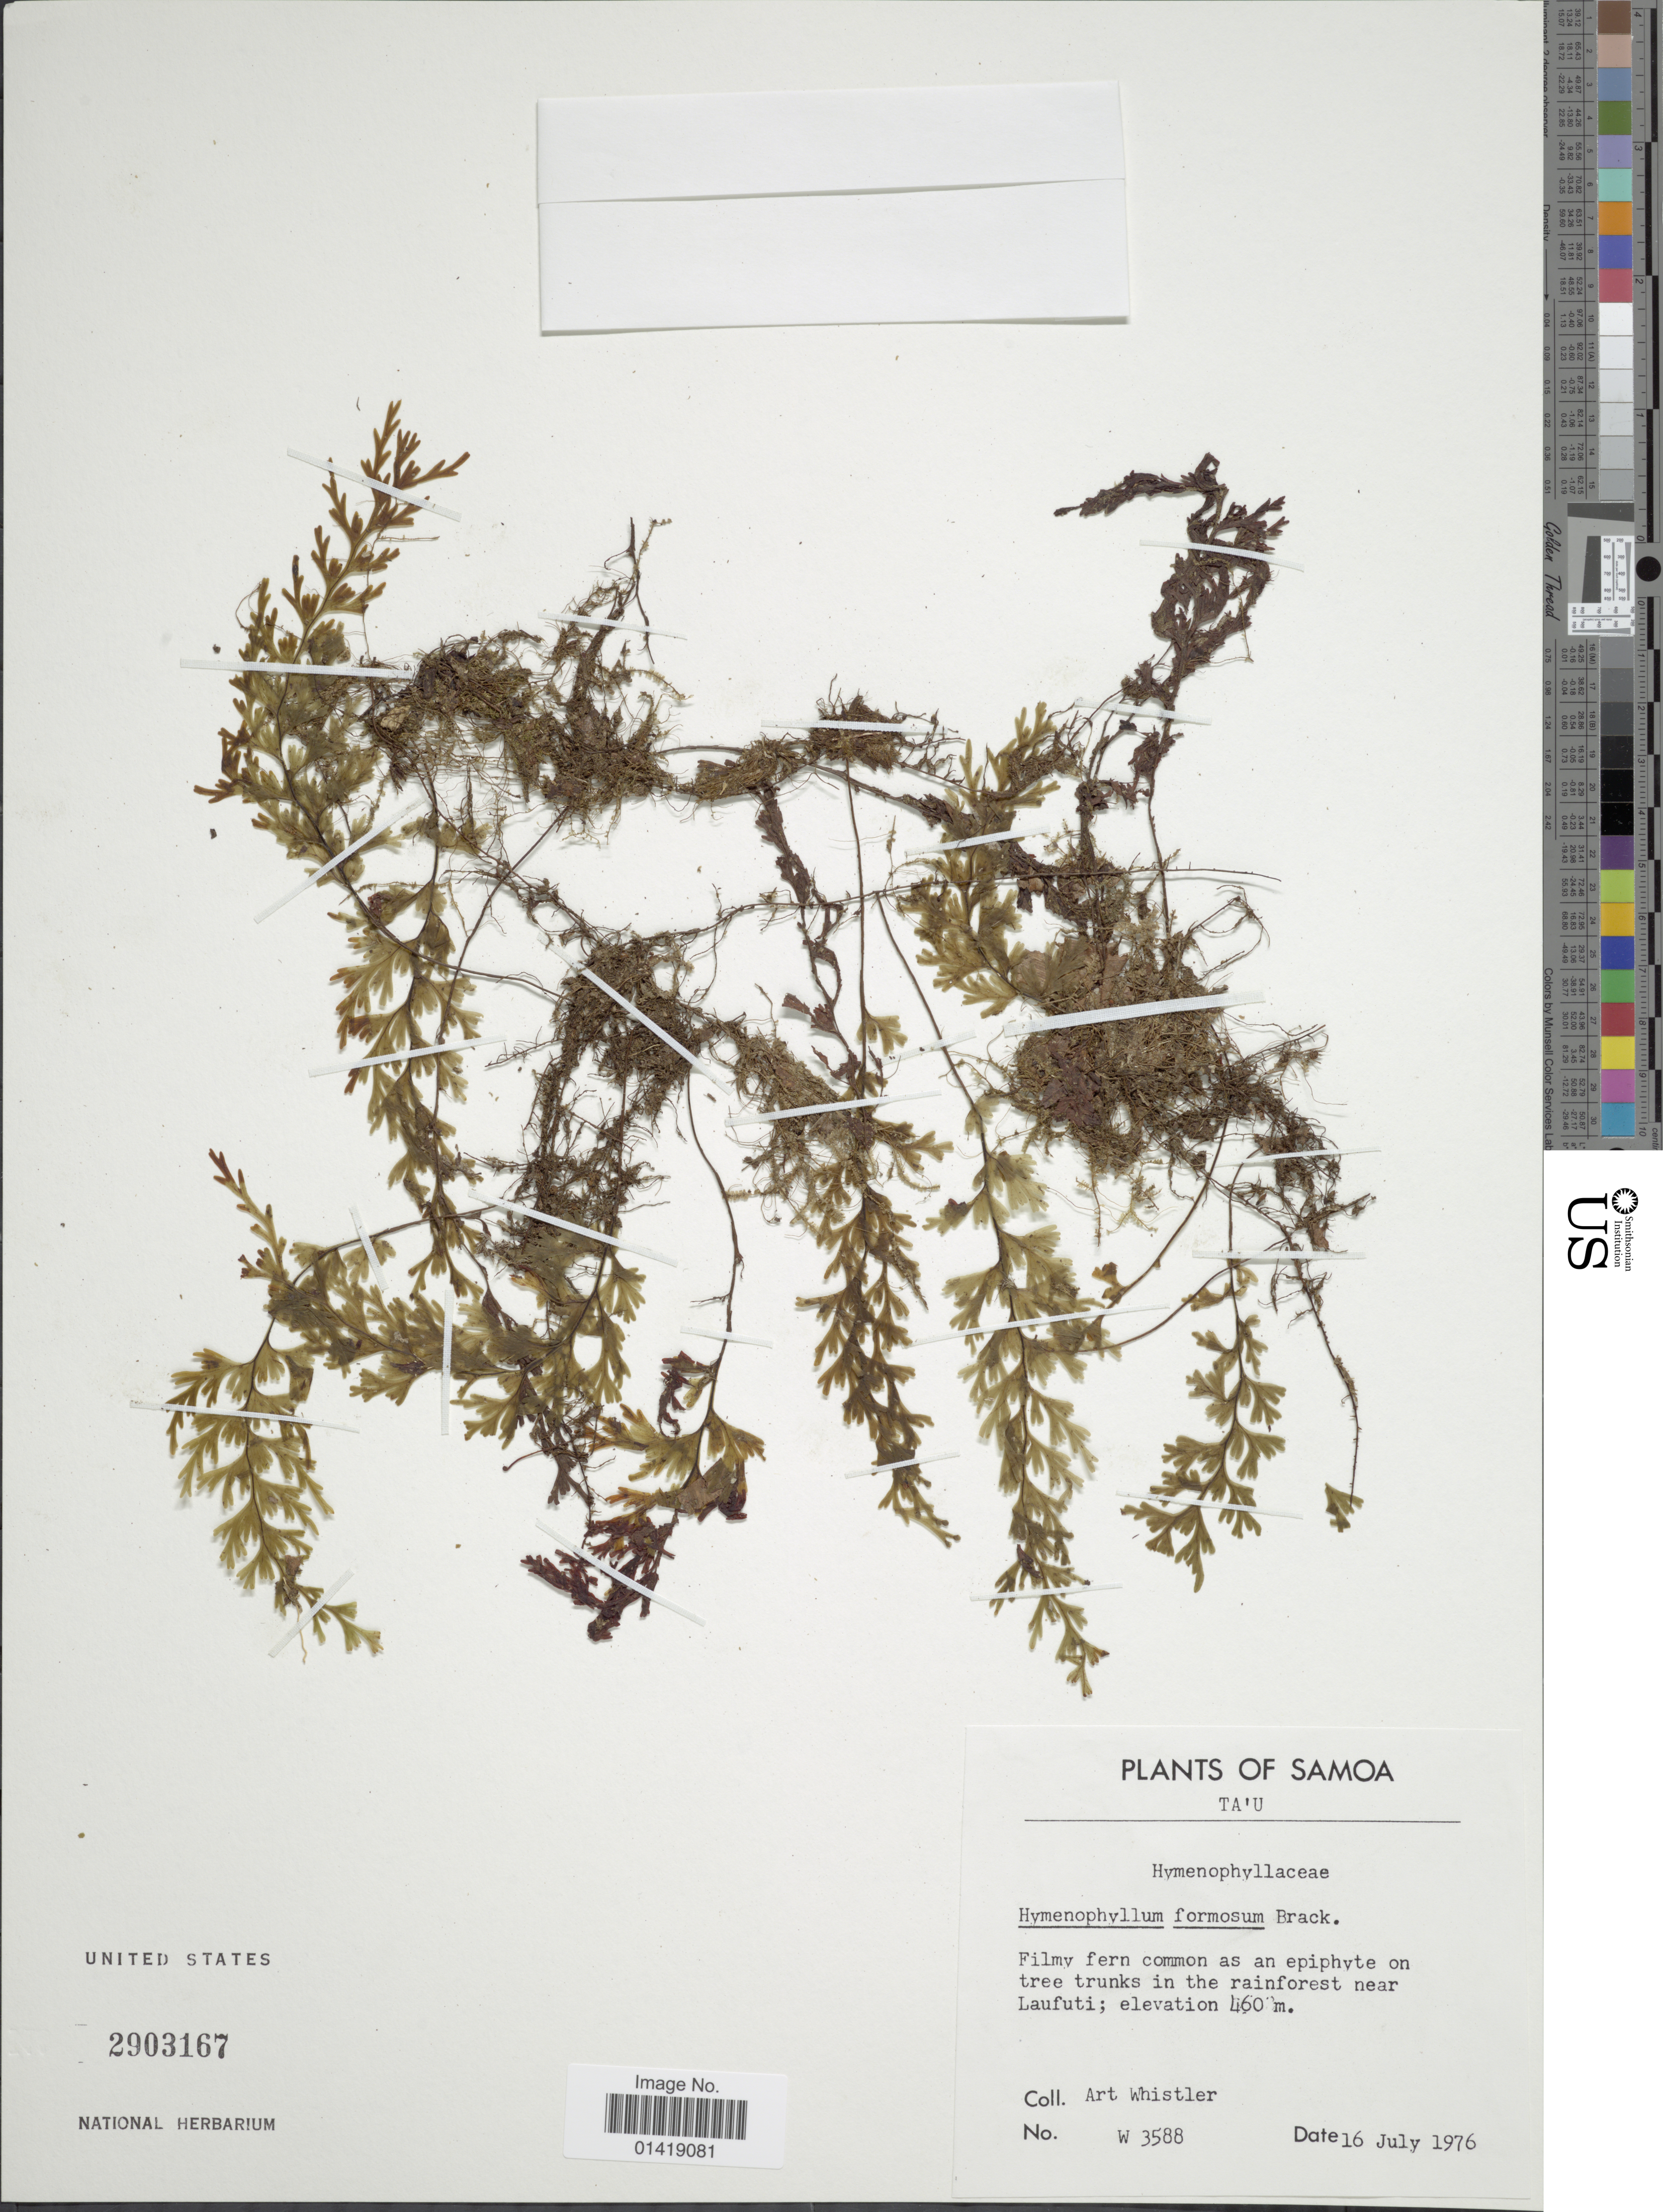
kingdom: Plantae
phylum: Tracheophyta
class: Polypodiopsida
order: Hymenophyllales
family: Hymenophyllaceae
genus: Hymenophyllum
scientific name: Hymenophyllum imbricatum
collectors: A. Whistler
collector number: W 3588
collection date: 1976-07-16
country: American Samoa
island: Ta'u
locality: Ta'u rainforest near laufuti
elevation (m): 460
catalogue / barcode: US 2903167